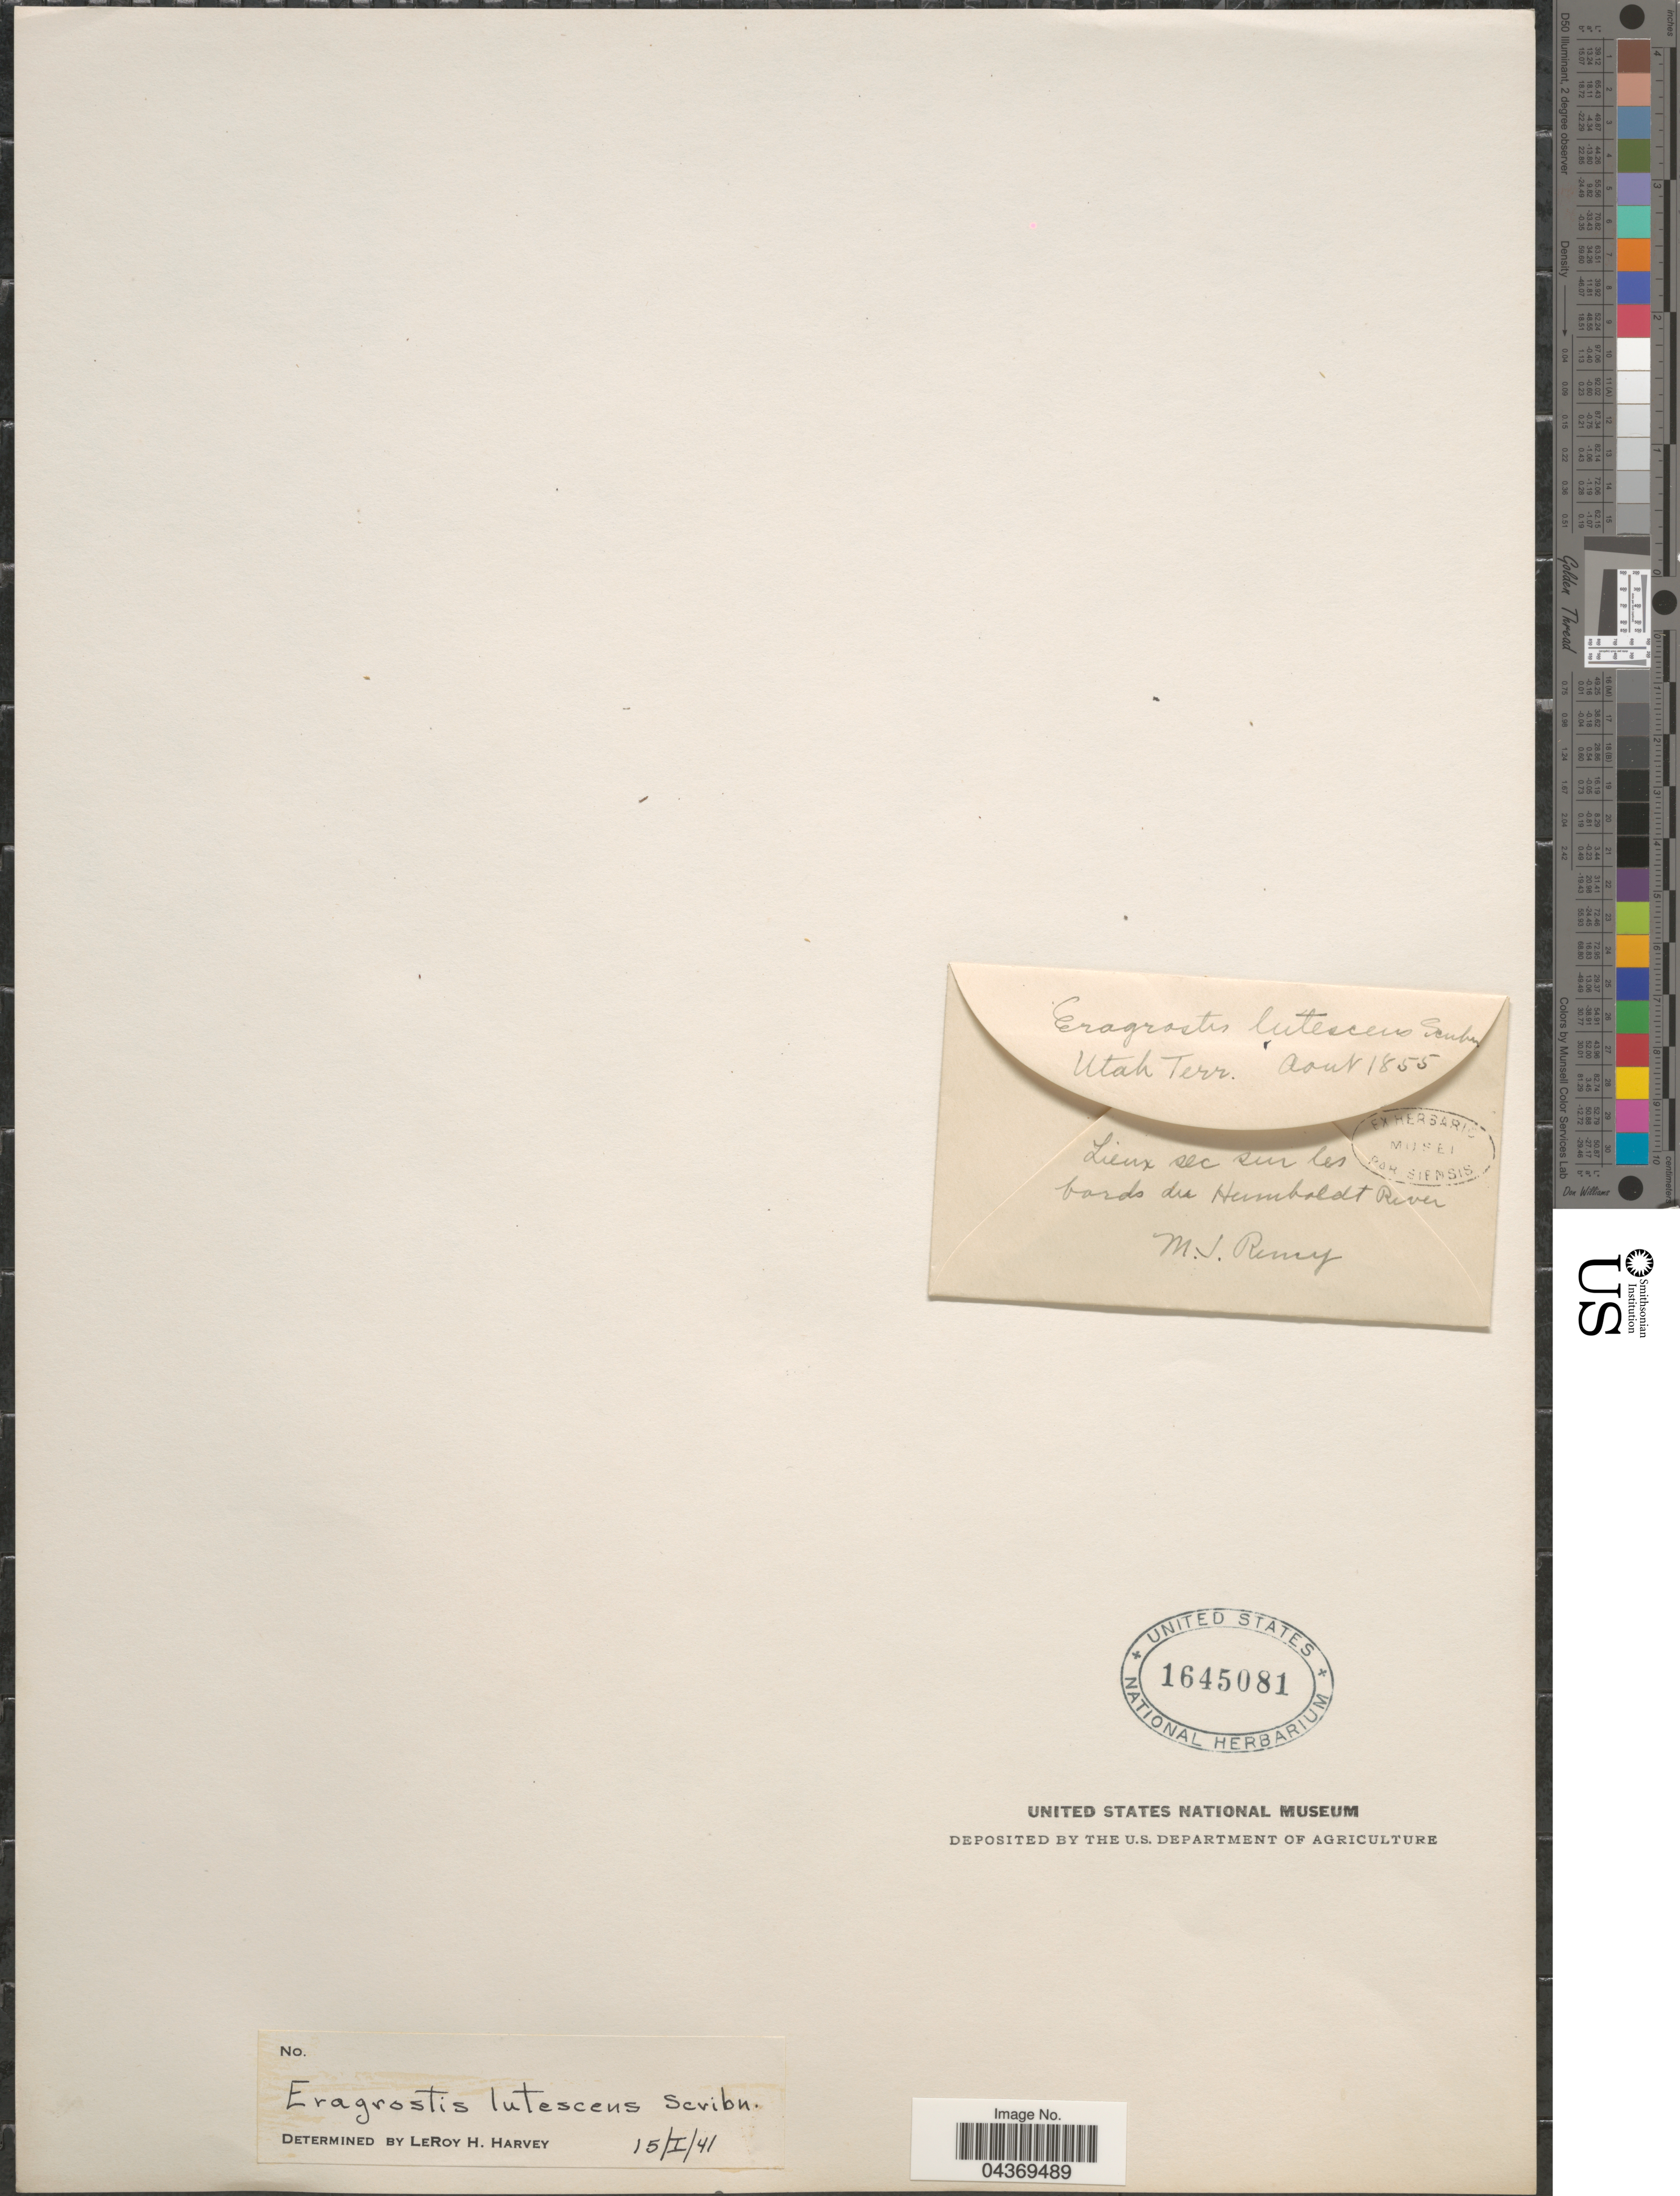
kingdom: Plantae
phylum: Tracheophyta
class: Liliopsida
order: Poales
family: Poaceae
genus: Eragrostis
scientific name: Eragrostis lutescens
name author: Scribn.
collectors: M. J. Remy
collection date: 1855-08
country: United States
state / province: Utah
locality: Utah Terr. Lieux sec sur les bords du Humboldt River.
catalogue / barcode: US 1645081